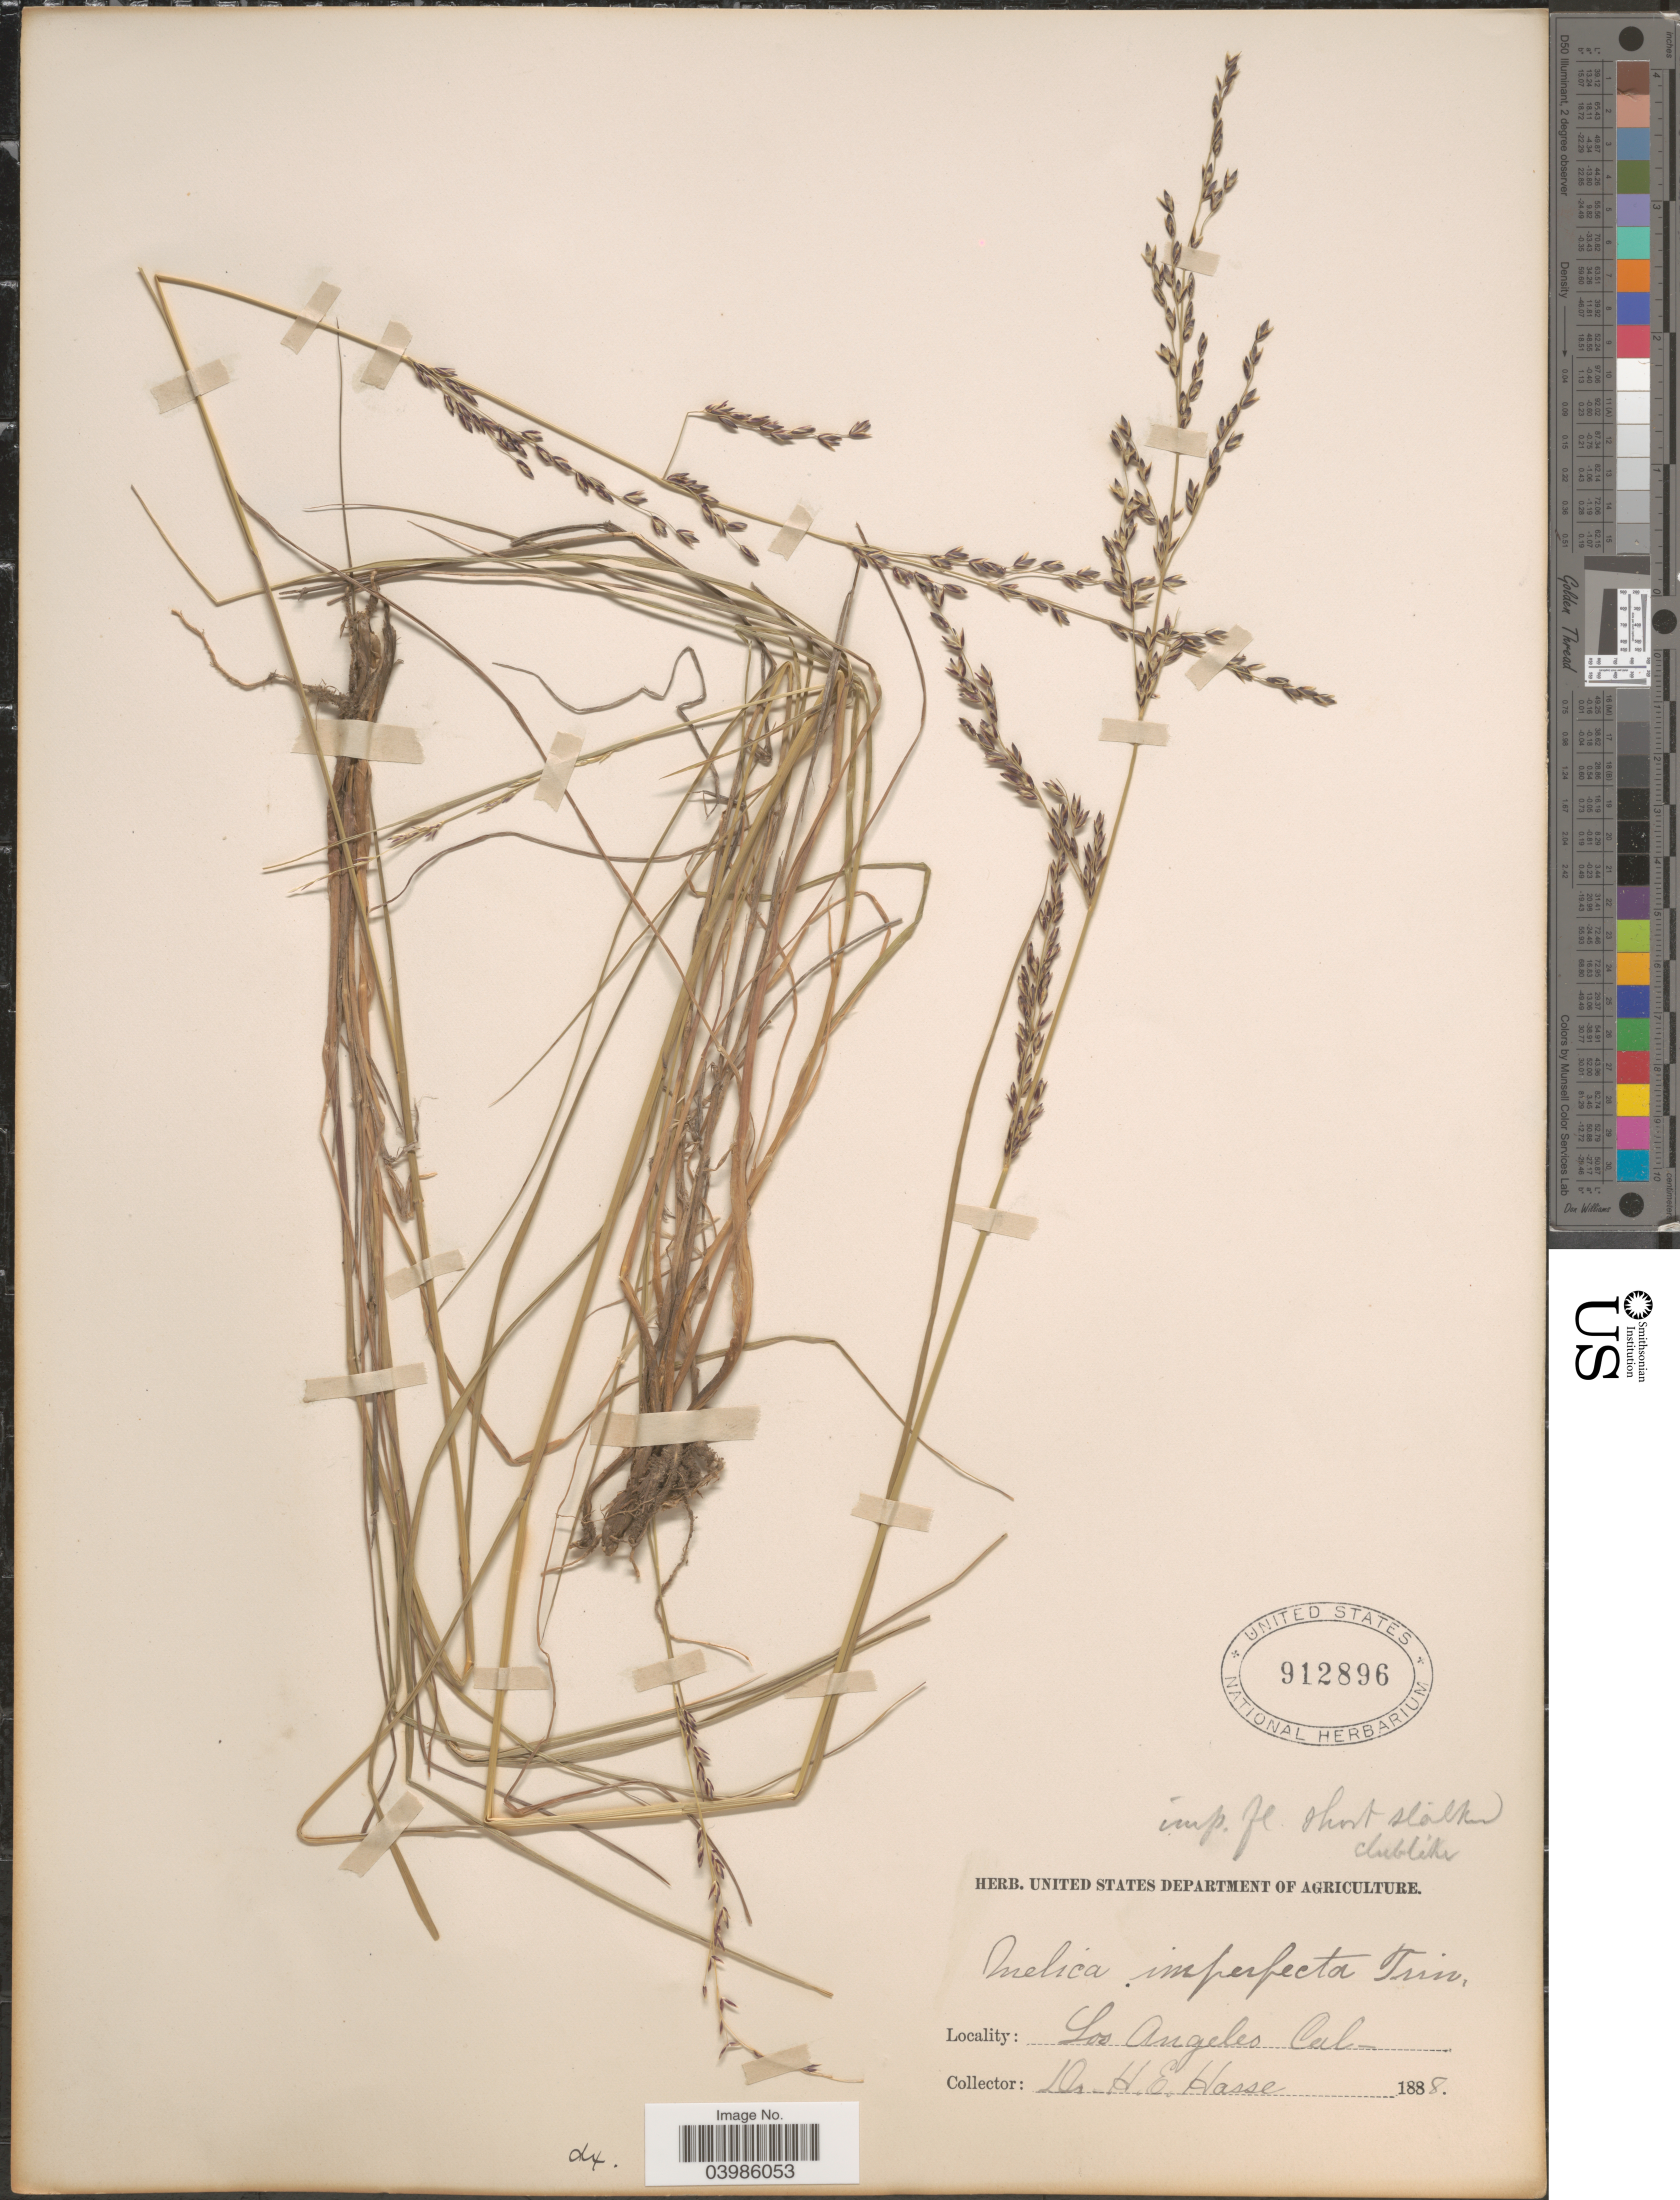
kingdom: Plantae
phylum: Tracheophyta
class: Liliopsida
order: Poales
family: Poaceae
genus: Melica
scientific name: Melica imperfecta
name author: Trin.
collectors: H. E. Hasse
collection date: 1888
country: United States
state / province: California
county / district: Los Angeles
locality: Los Angeles.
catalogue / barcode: US 912896